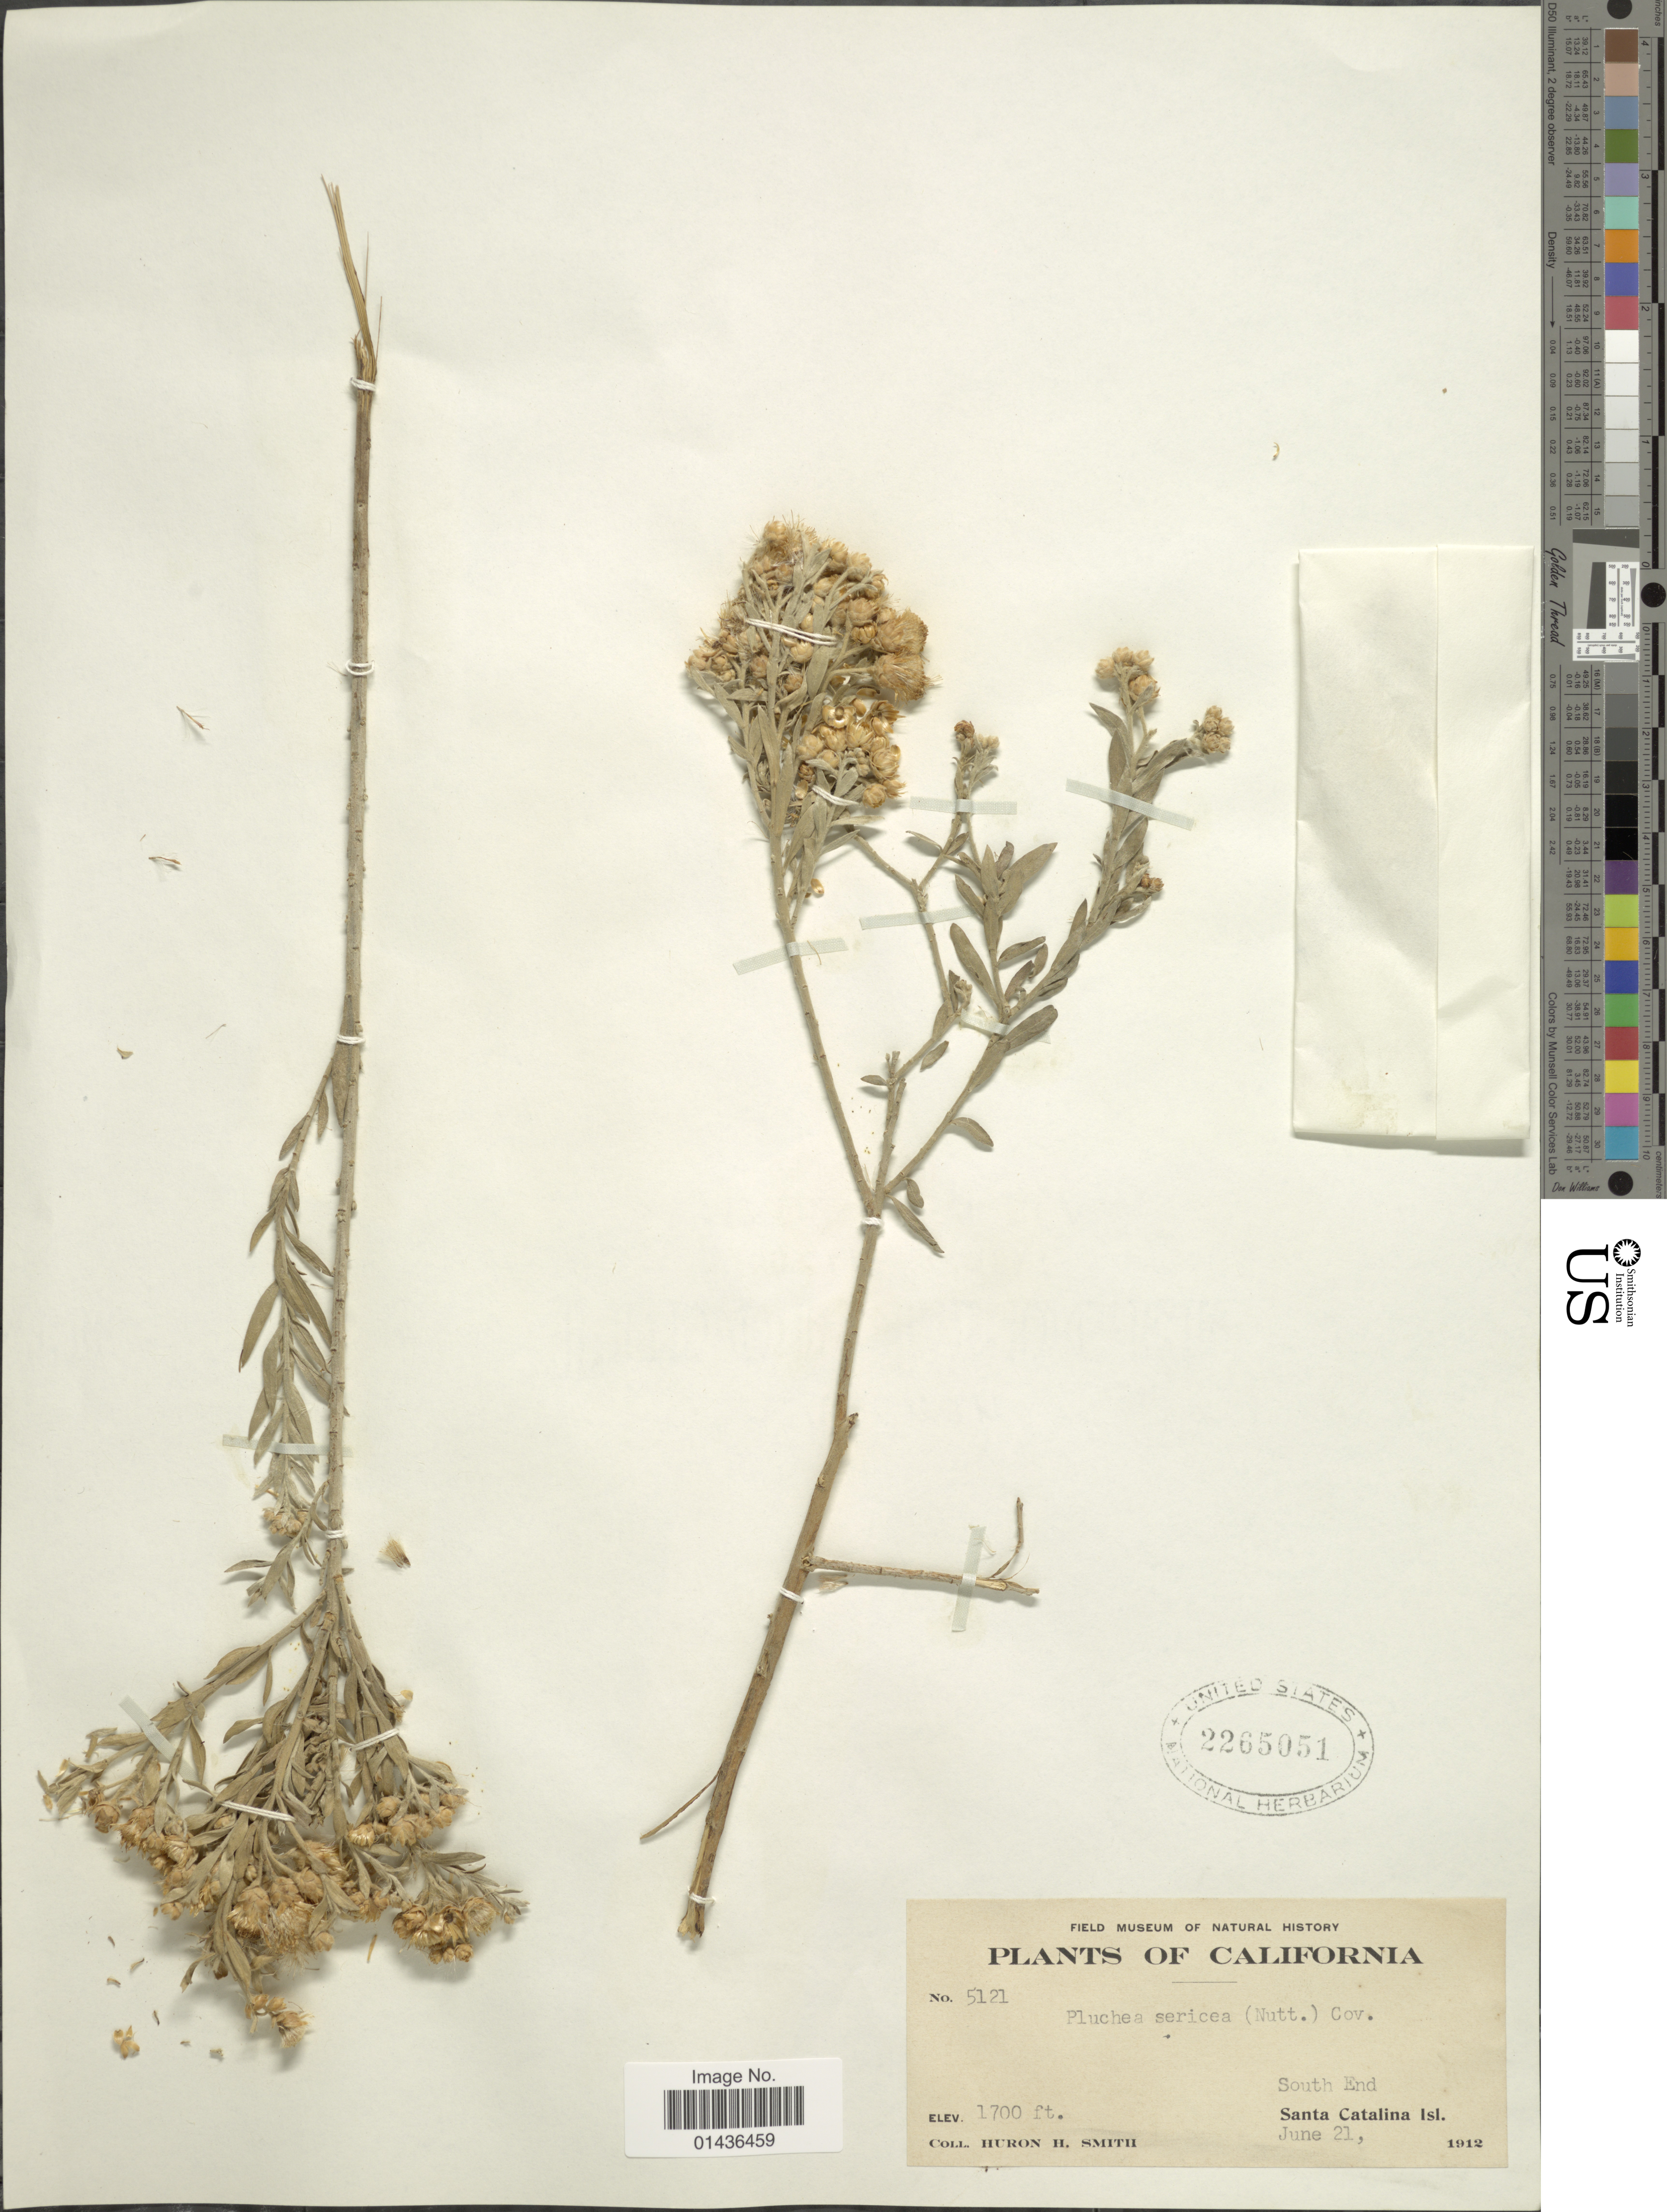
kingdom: Plantae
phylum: Tracheophyta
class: Magnoliopsida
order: Asterales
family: Asteraceae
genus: Pluchea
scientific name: Pluchea sericea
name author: (Nutt.) Coville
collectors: Huron H. Smith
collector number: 5121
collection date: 1912-06-21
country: United States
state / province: California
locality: South End, Santa Catalina Isl.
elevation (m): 518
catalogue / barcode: US 2265051